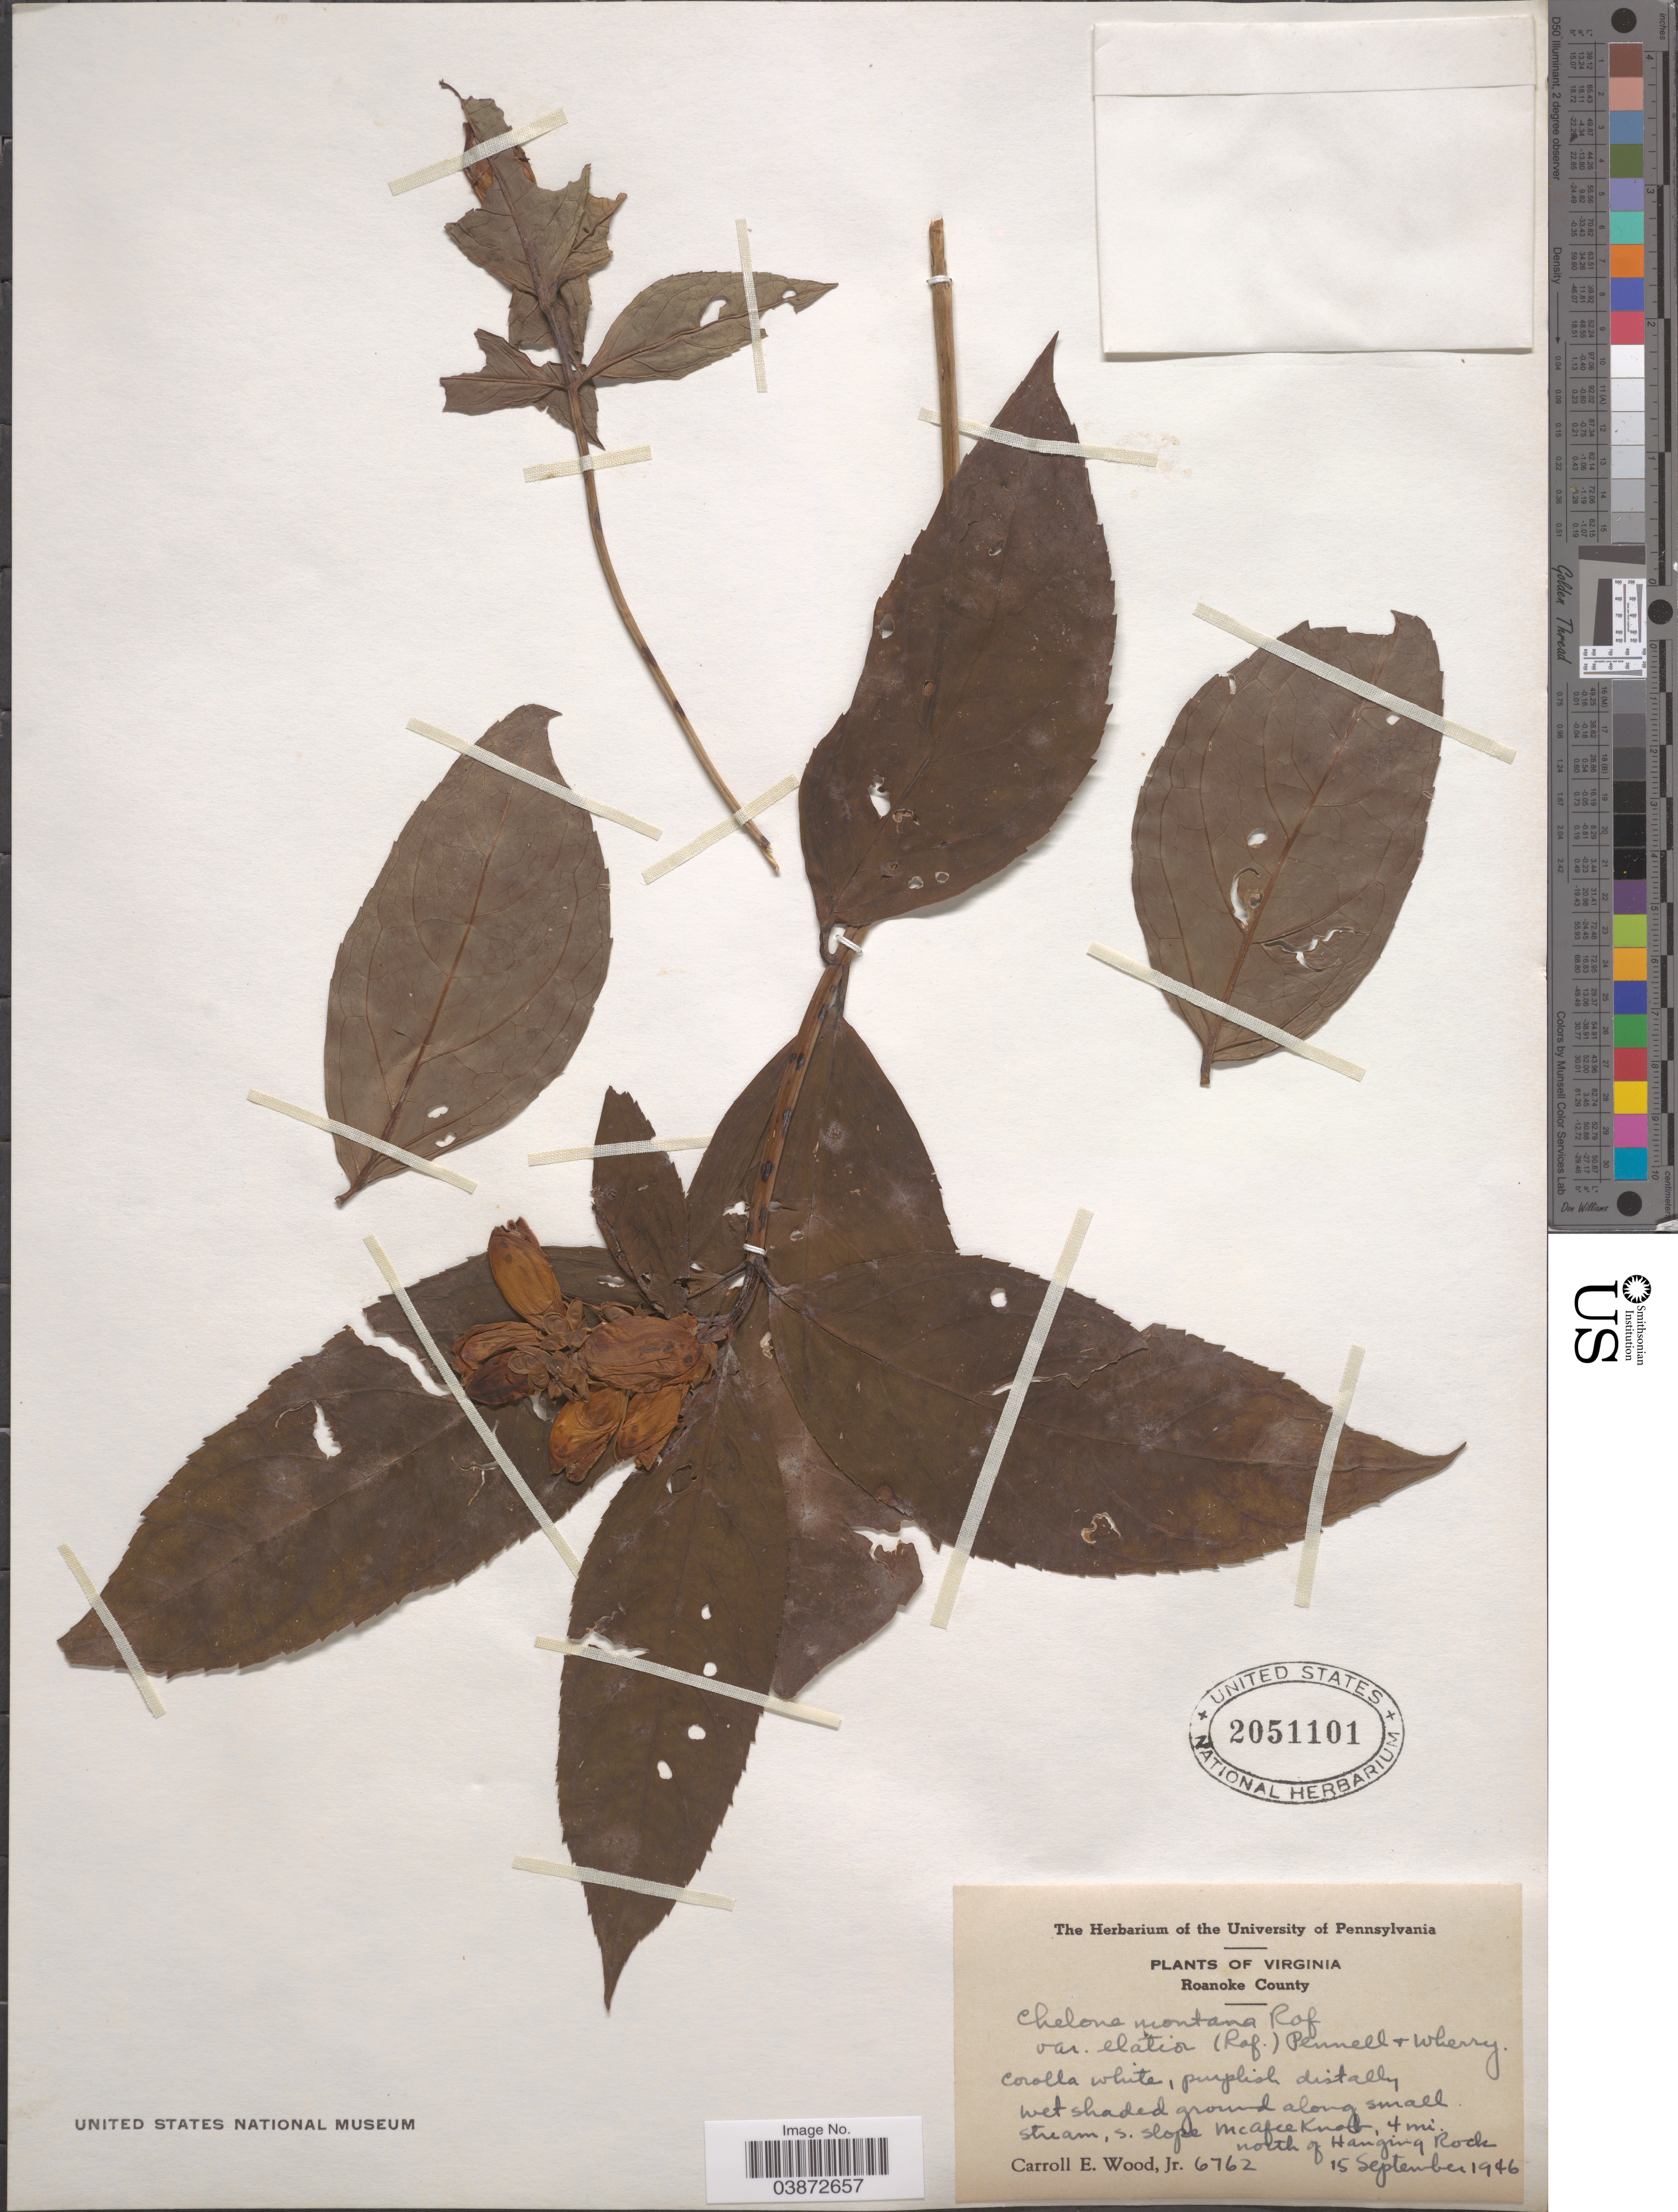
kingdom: Plantae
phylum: Tracheophyta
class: Magnoliopsida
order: Lamiales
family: Plantaginaceae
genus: Chelone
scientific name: Chelone montana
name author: (Raf.) Pennell & Wherry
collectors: C. Wood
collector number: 6762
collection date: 1946-09-15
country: United States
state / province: Virginia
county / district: Roanoke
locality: Roanoke County. Wet shaded ground along small stream, s. slope McAfee Knob, 4 mi. north of Hanging Rock.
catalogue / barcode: US 2051101